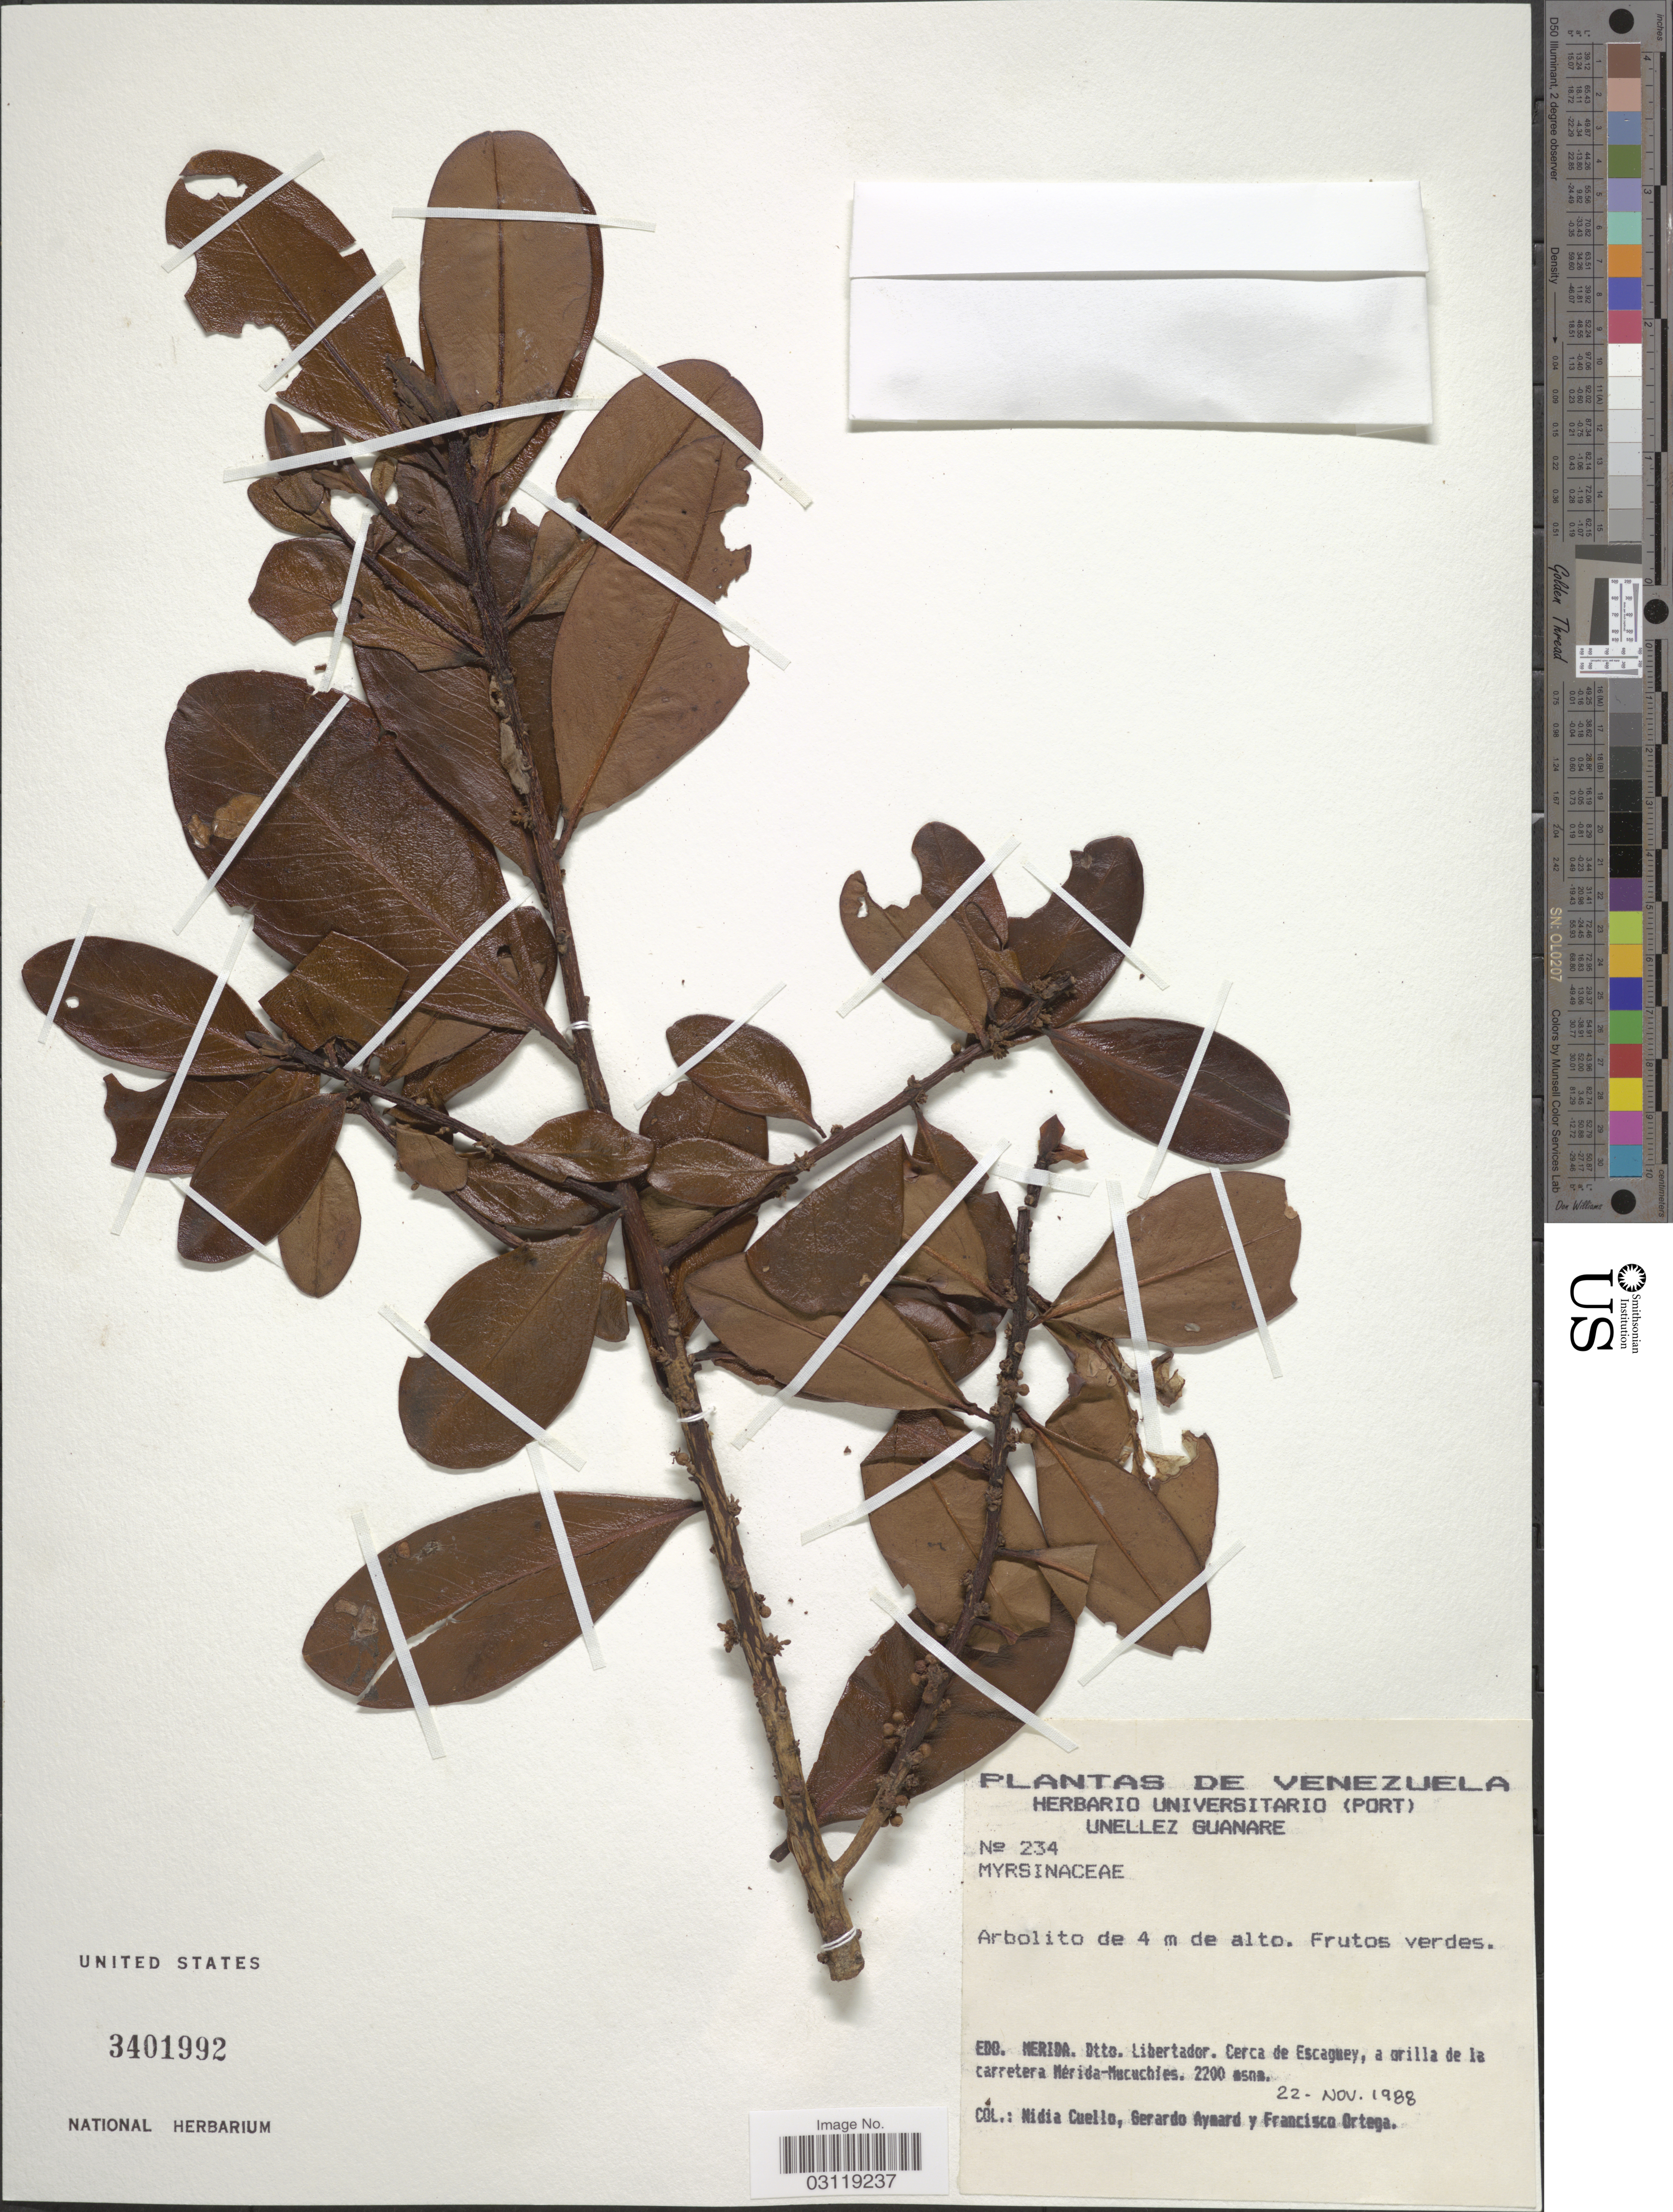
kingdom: Plantae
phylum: Tracheophyta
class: Magnoliopsida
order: Ericales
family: Primulaceae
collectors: N. L. Cuello, G. A. Aymard & F. J. Ortega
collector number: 234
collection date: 1988-11-22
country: Venezuela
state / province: Mérida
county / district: Libertador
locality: Cerca de Escaguey, a orilla carretera Mérida-Nucuchies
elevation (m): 2200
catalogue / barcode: US 3401992